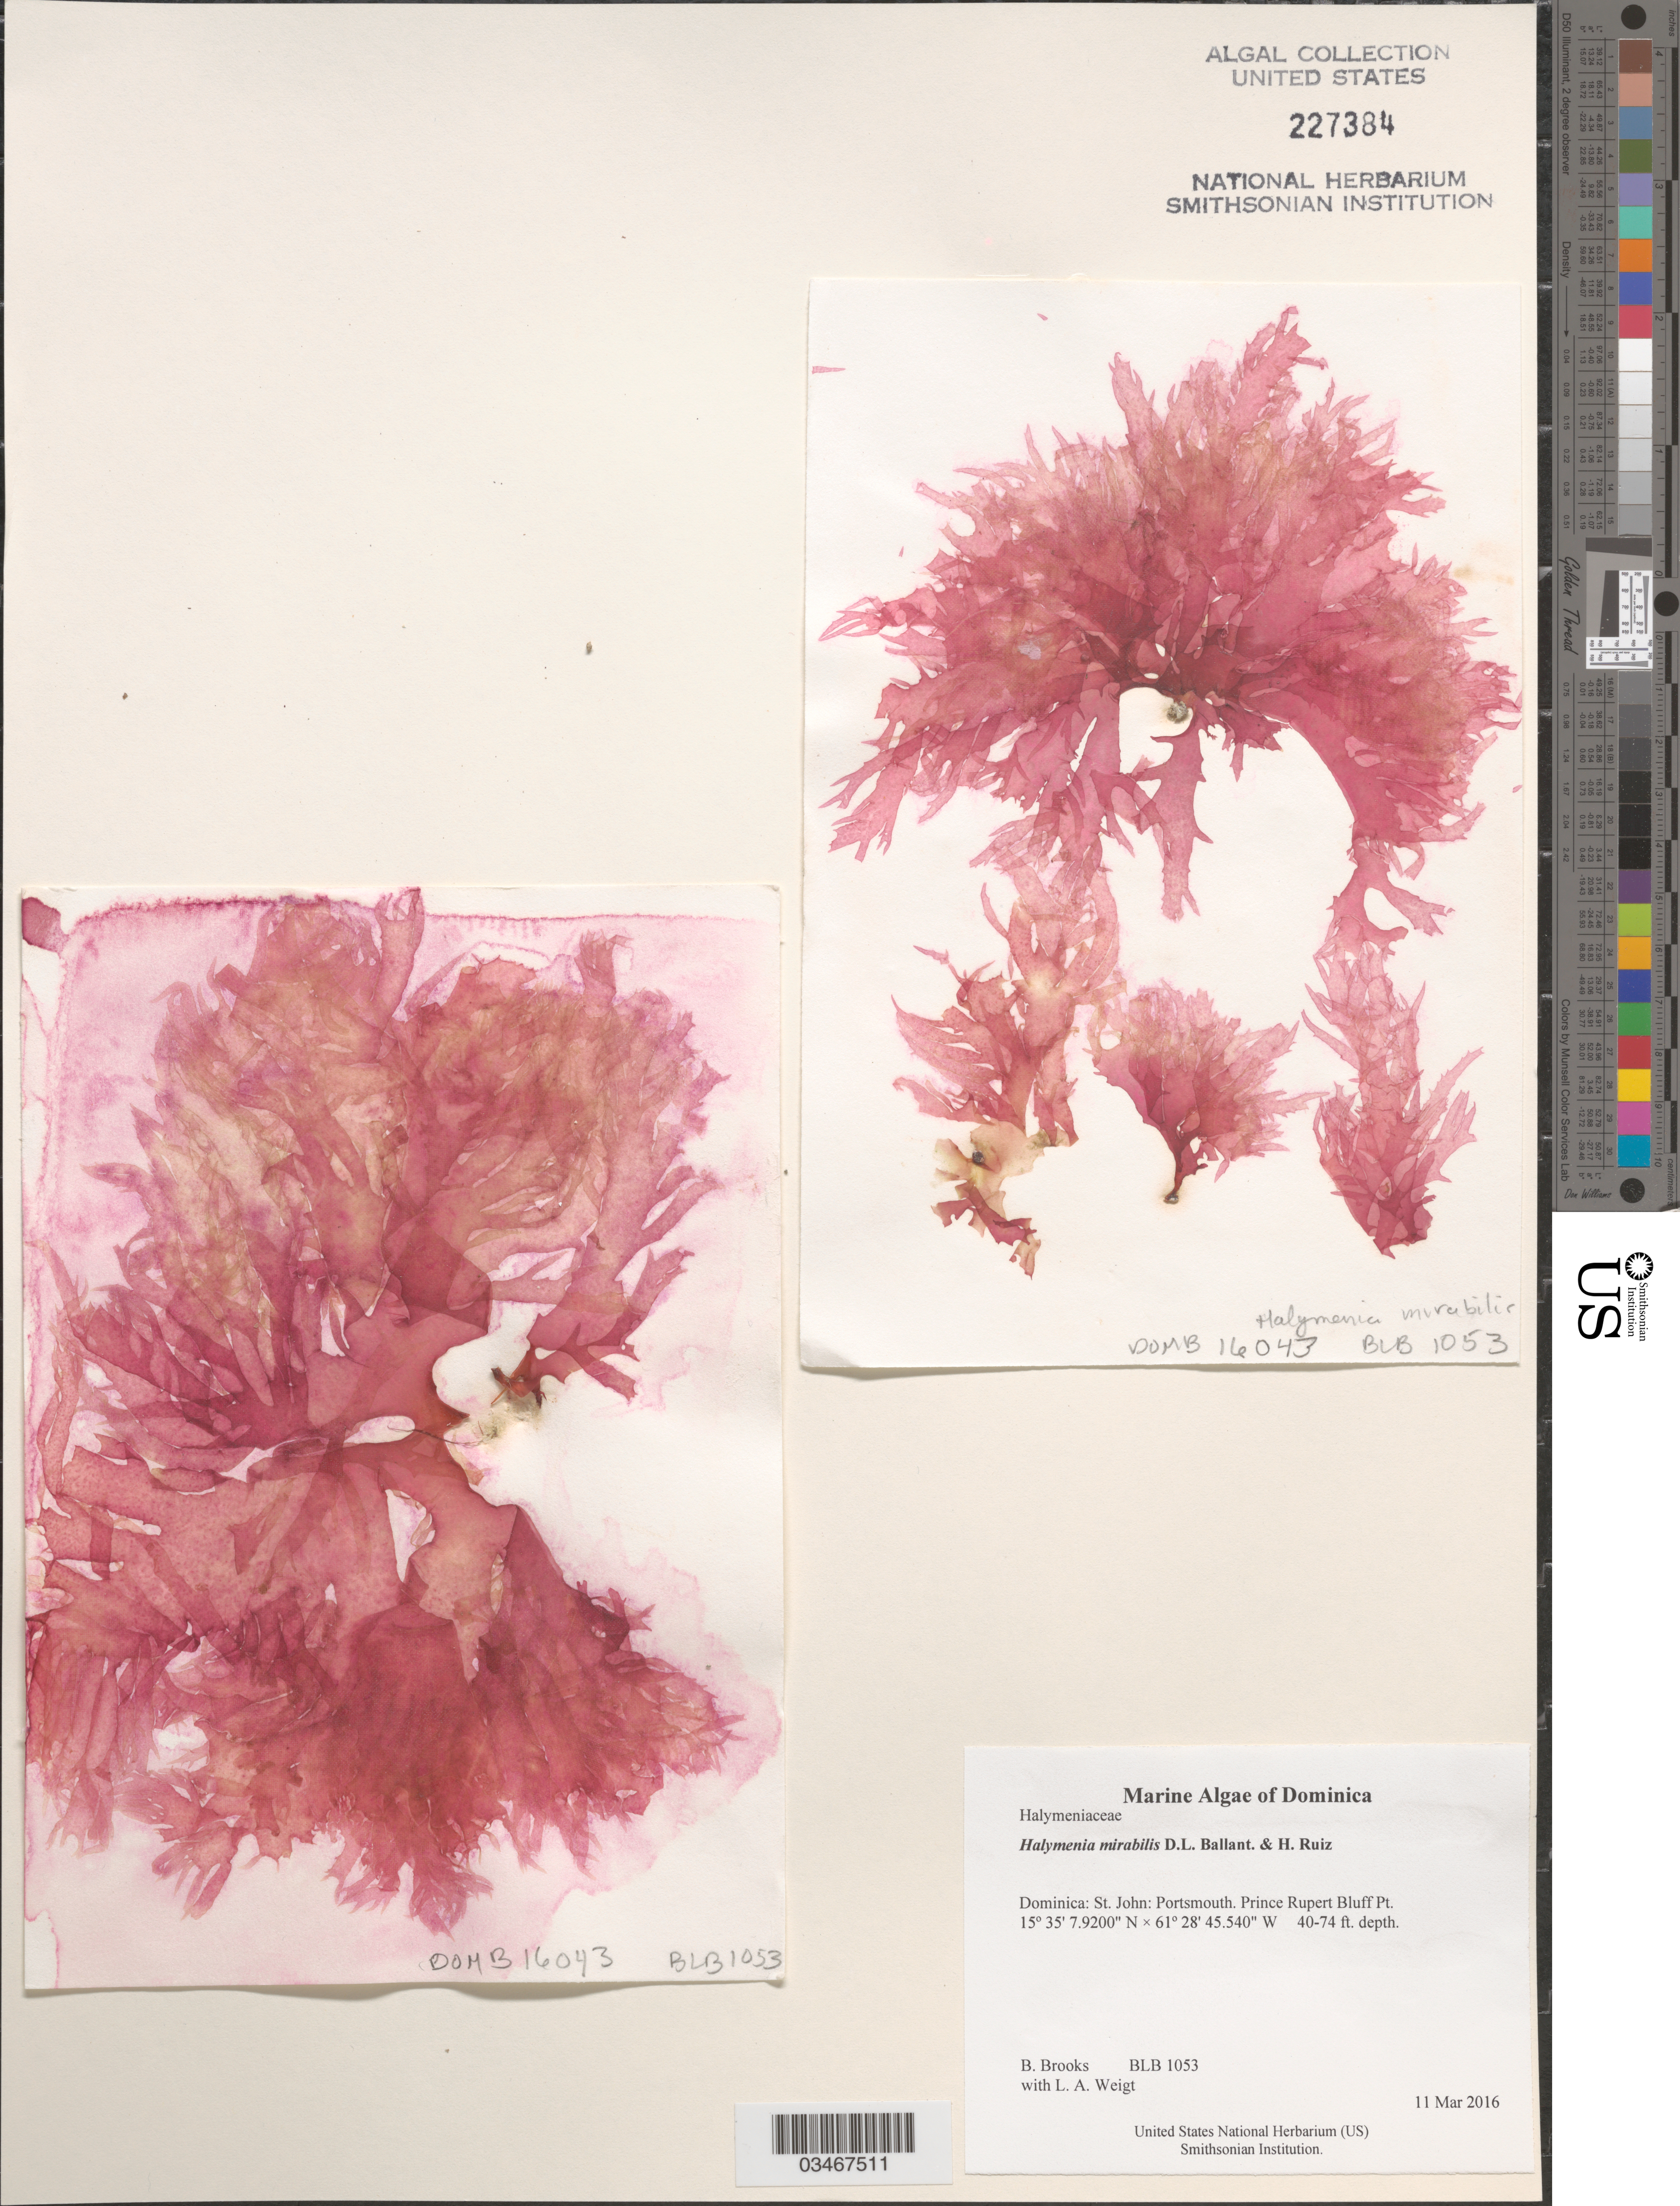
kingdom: Plantae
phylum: Rhodophyta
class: Florideophyceae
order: Halymeniales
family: Halymeniaceae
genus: Halymenia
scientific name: Halymenia mirabilis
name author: D.L. Ballant. & H.Ruiz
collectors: B. Brooks & L. A. Weigt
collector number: BLB 1053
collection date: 2016-03-11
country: Dominica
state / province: St. John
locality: Portsmouth. Prince Rubert Bluff Pt.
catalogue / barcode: US 227384